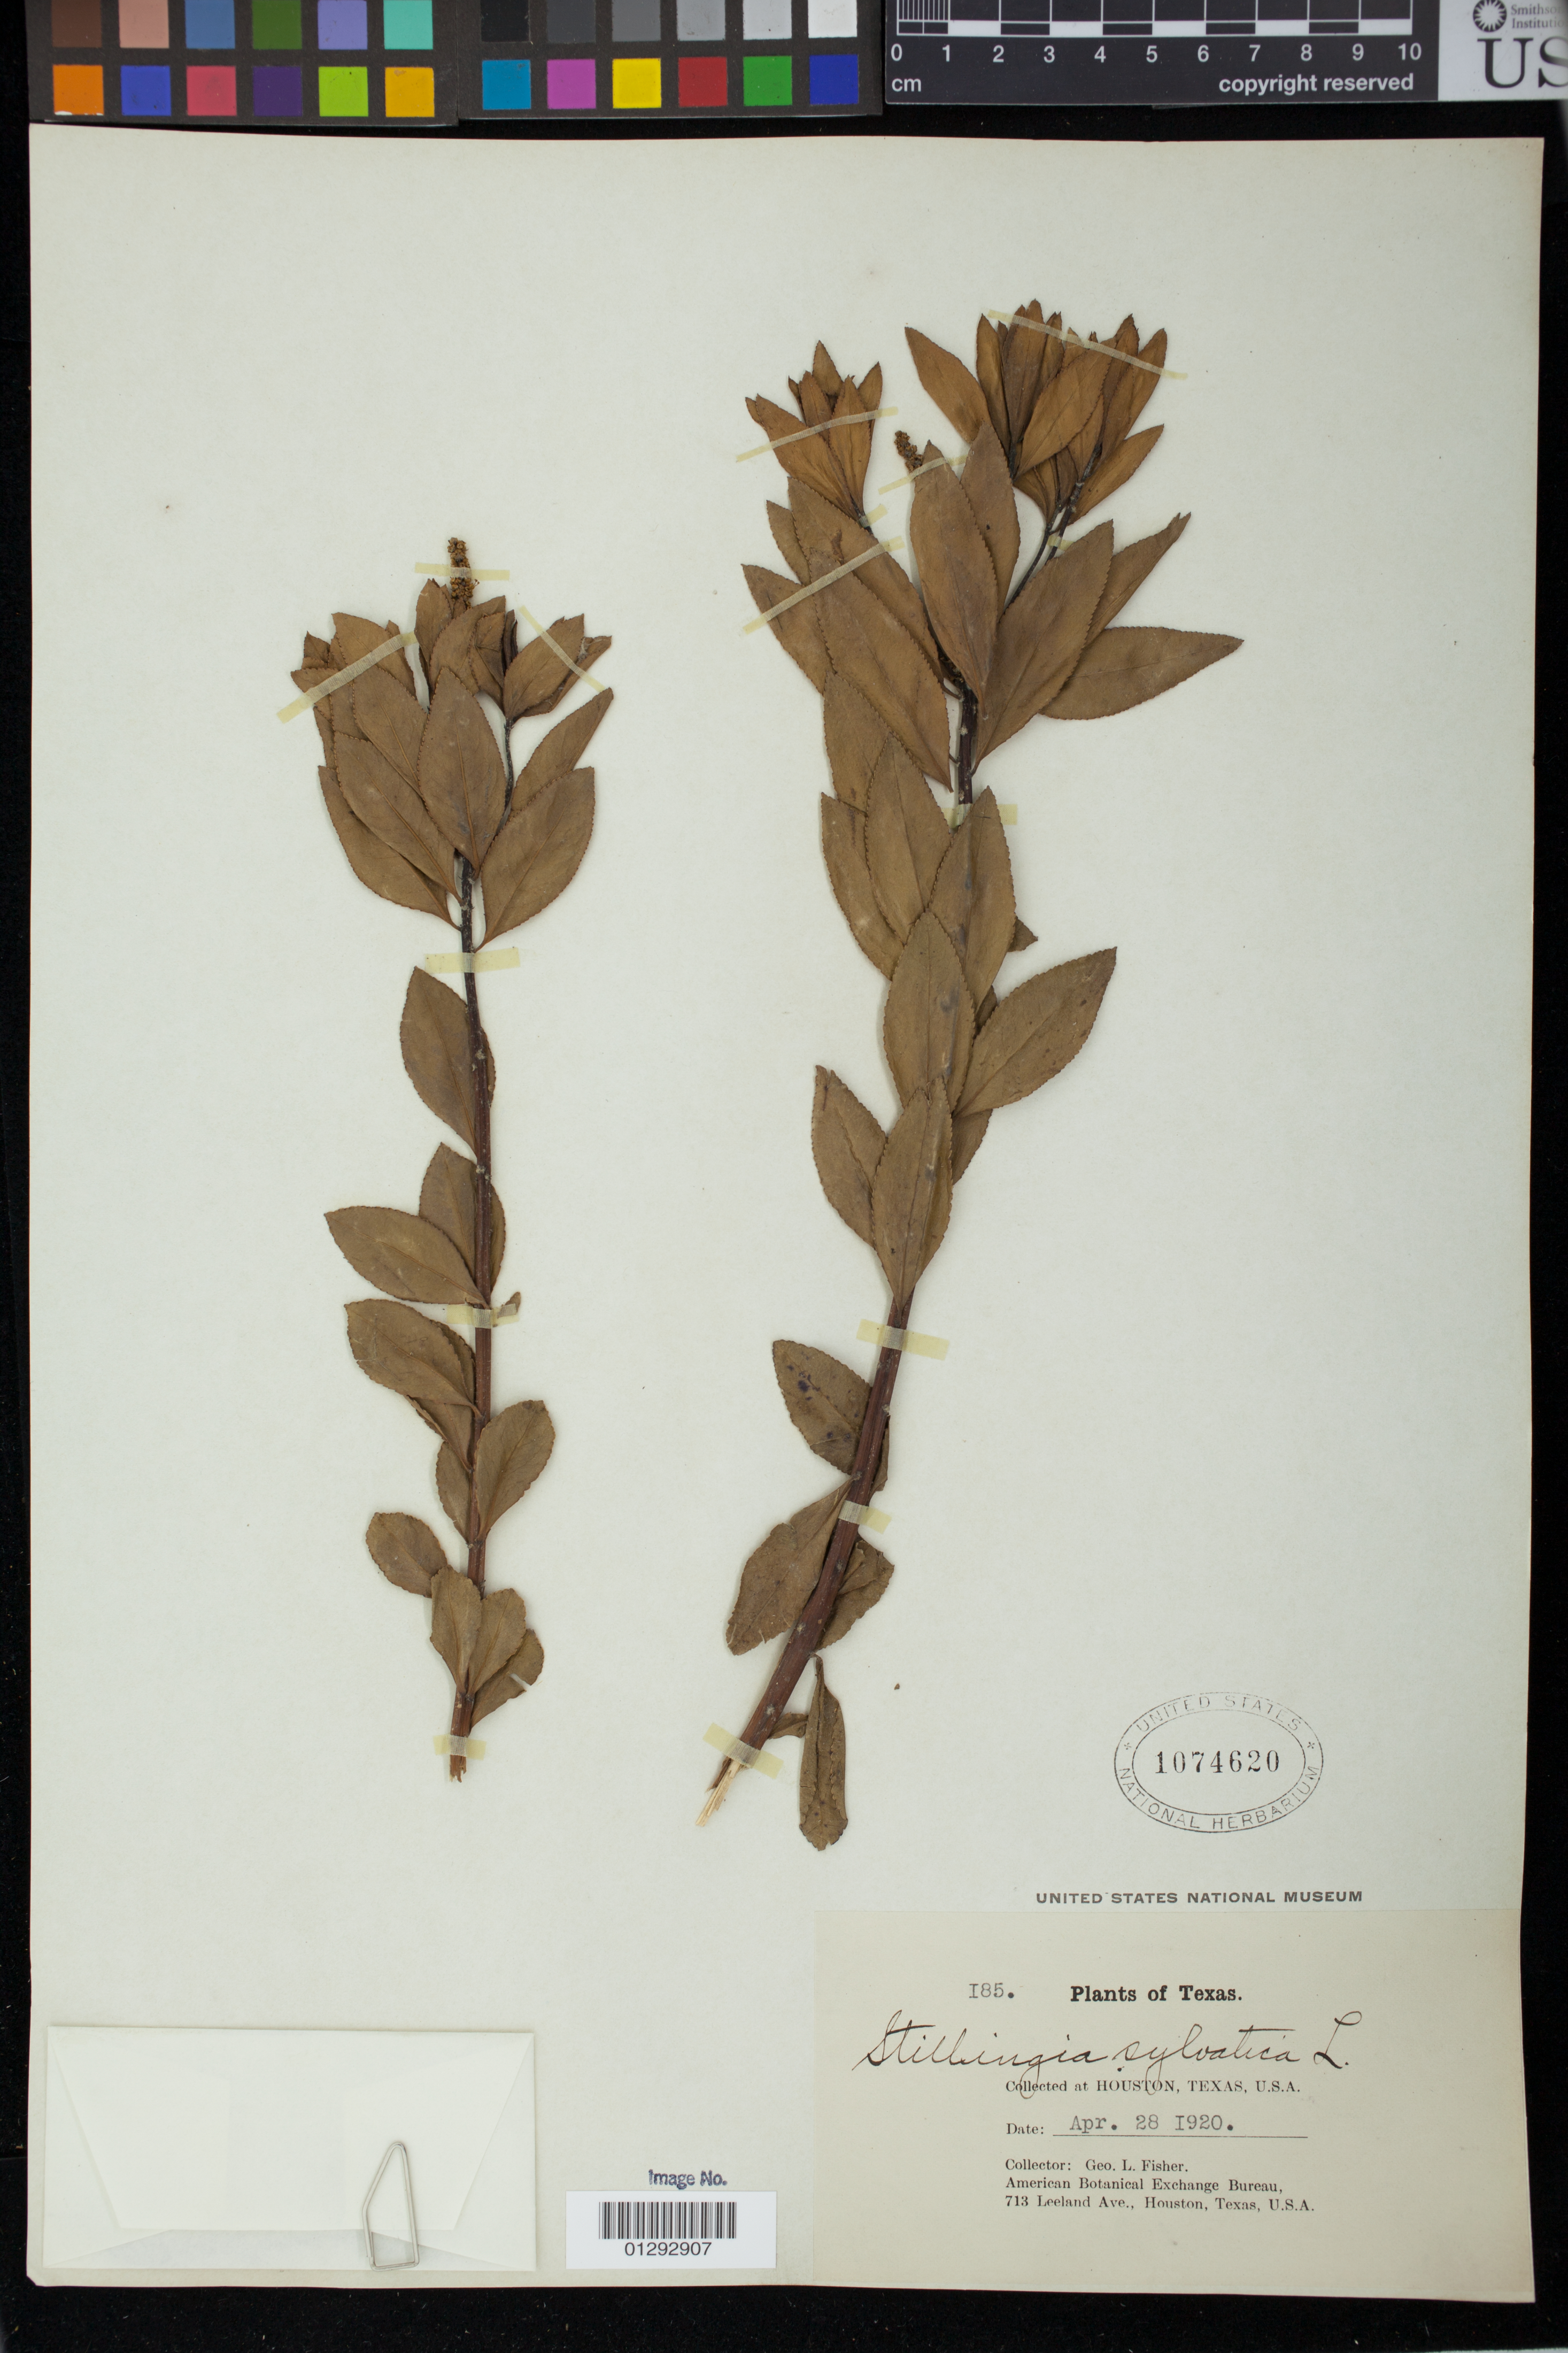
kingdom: Plantae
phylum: Tracheophyta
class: Magnoliopsida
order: Malpighiales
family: Euphorbiaceae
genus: Stillingia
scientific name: Stillingia sylvatica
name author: L.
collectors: G. L. Fisher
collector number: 185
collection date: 1920-04-28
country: United States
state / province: Texas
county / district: Harris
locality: Houston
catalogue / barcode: US 1074620